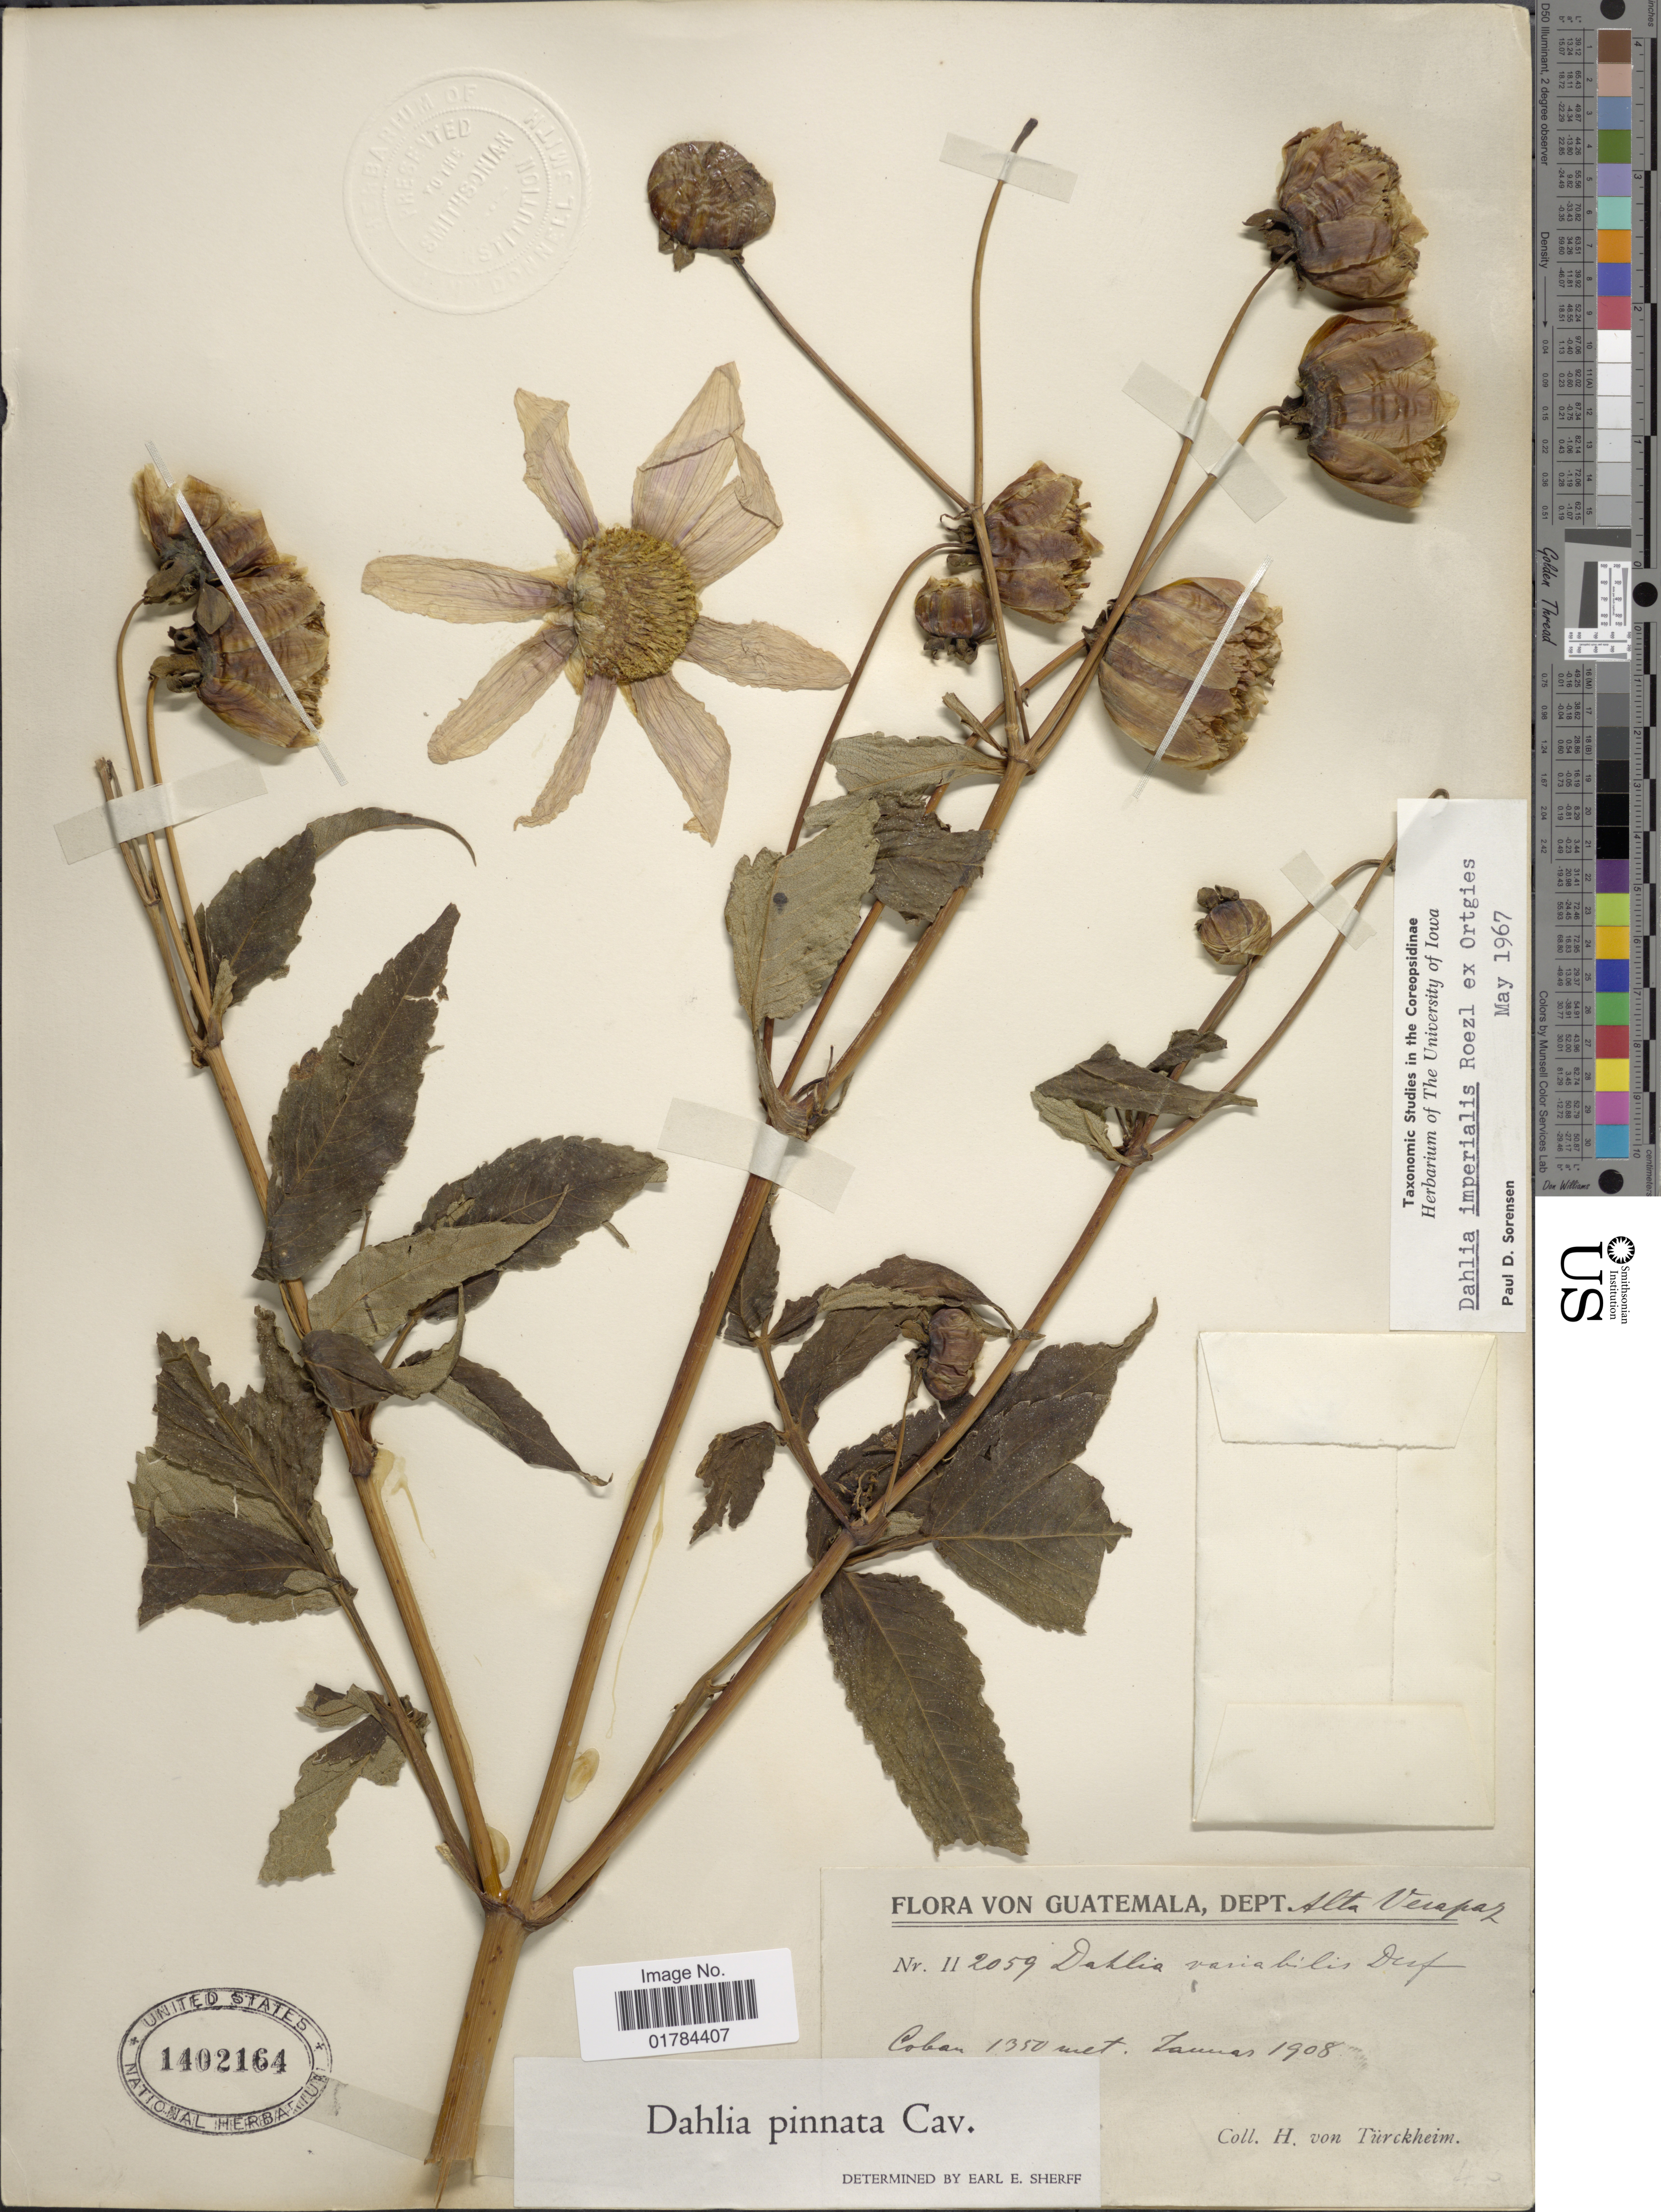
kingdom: Plantae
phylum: Tracheophyta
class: Magnoliopsida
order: Asterales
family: Asteraceae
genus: Dahlia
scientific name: Dahlia imperialis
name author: Roezl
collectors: H. von Türckheim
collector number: II2059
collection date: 1908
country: Guatemala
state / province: Alta Verapaz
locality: Coban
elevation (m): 1350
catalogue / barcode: US 1402164